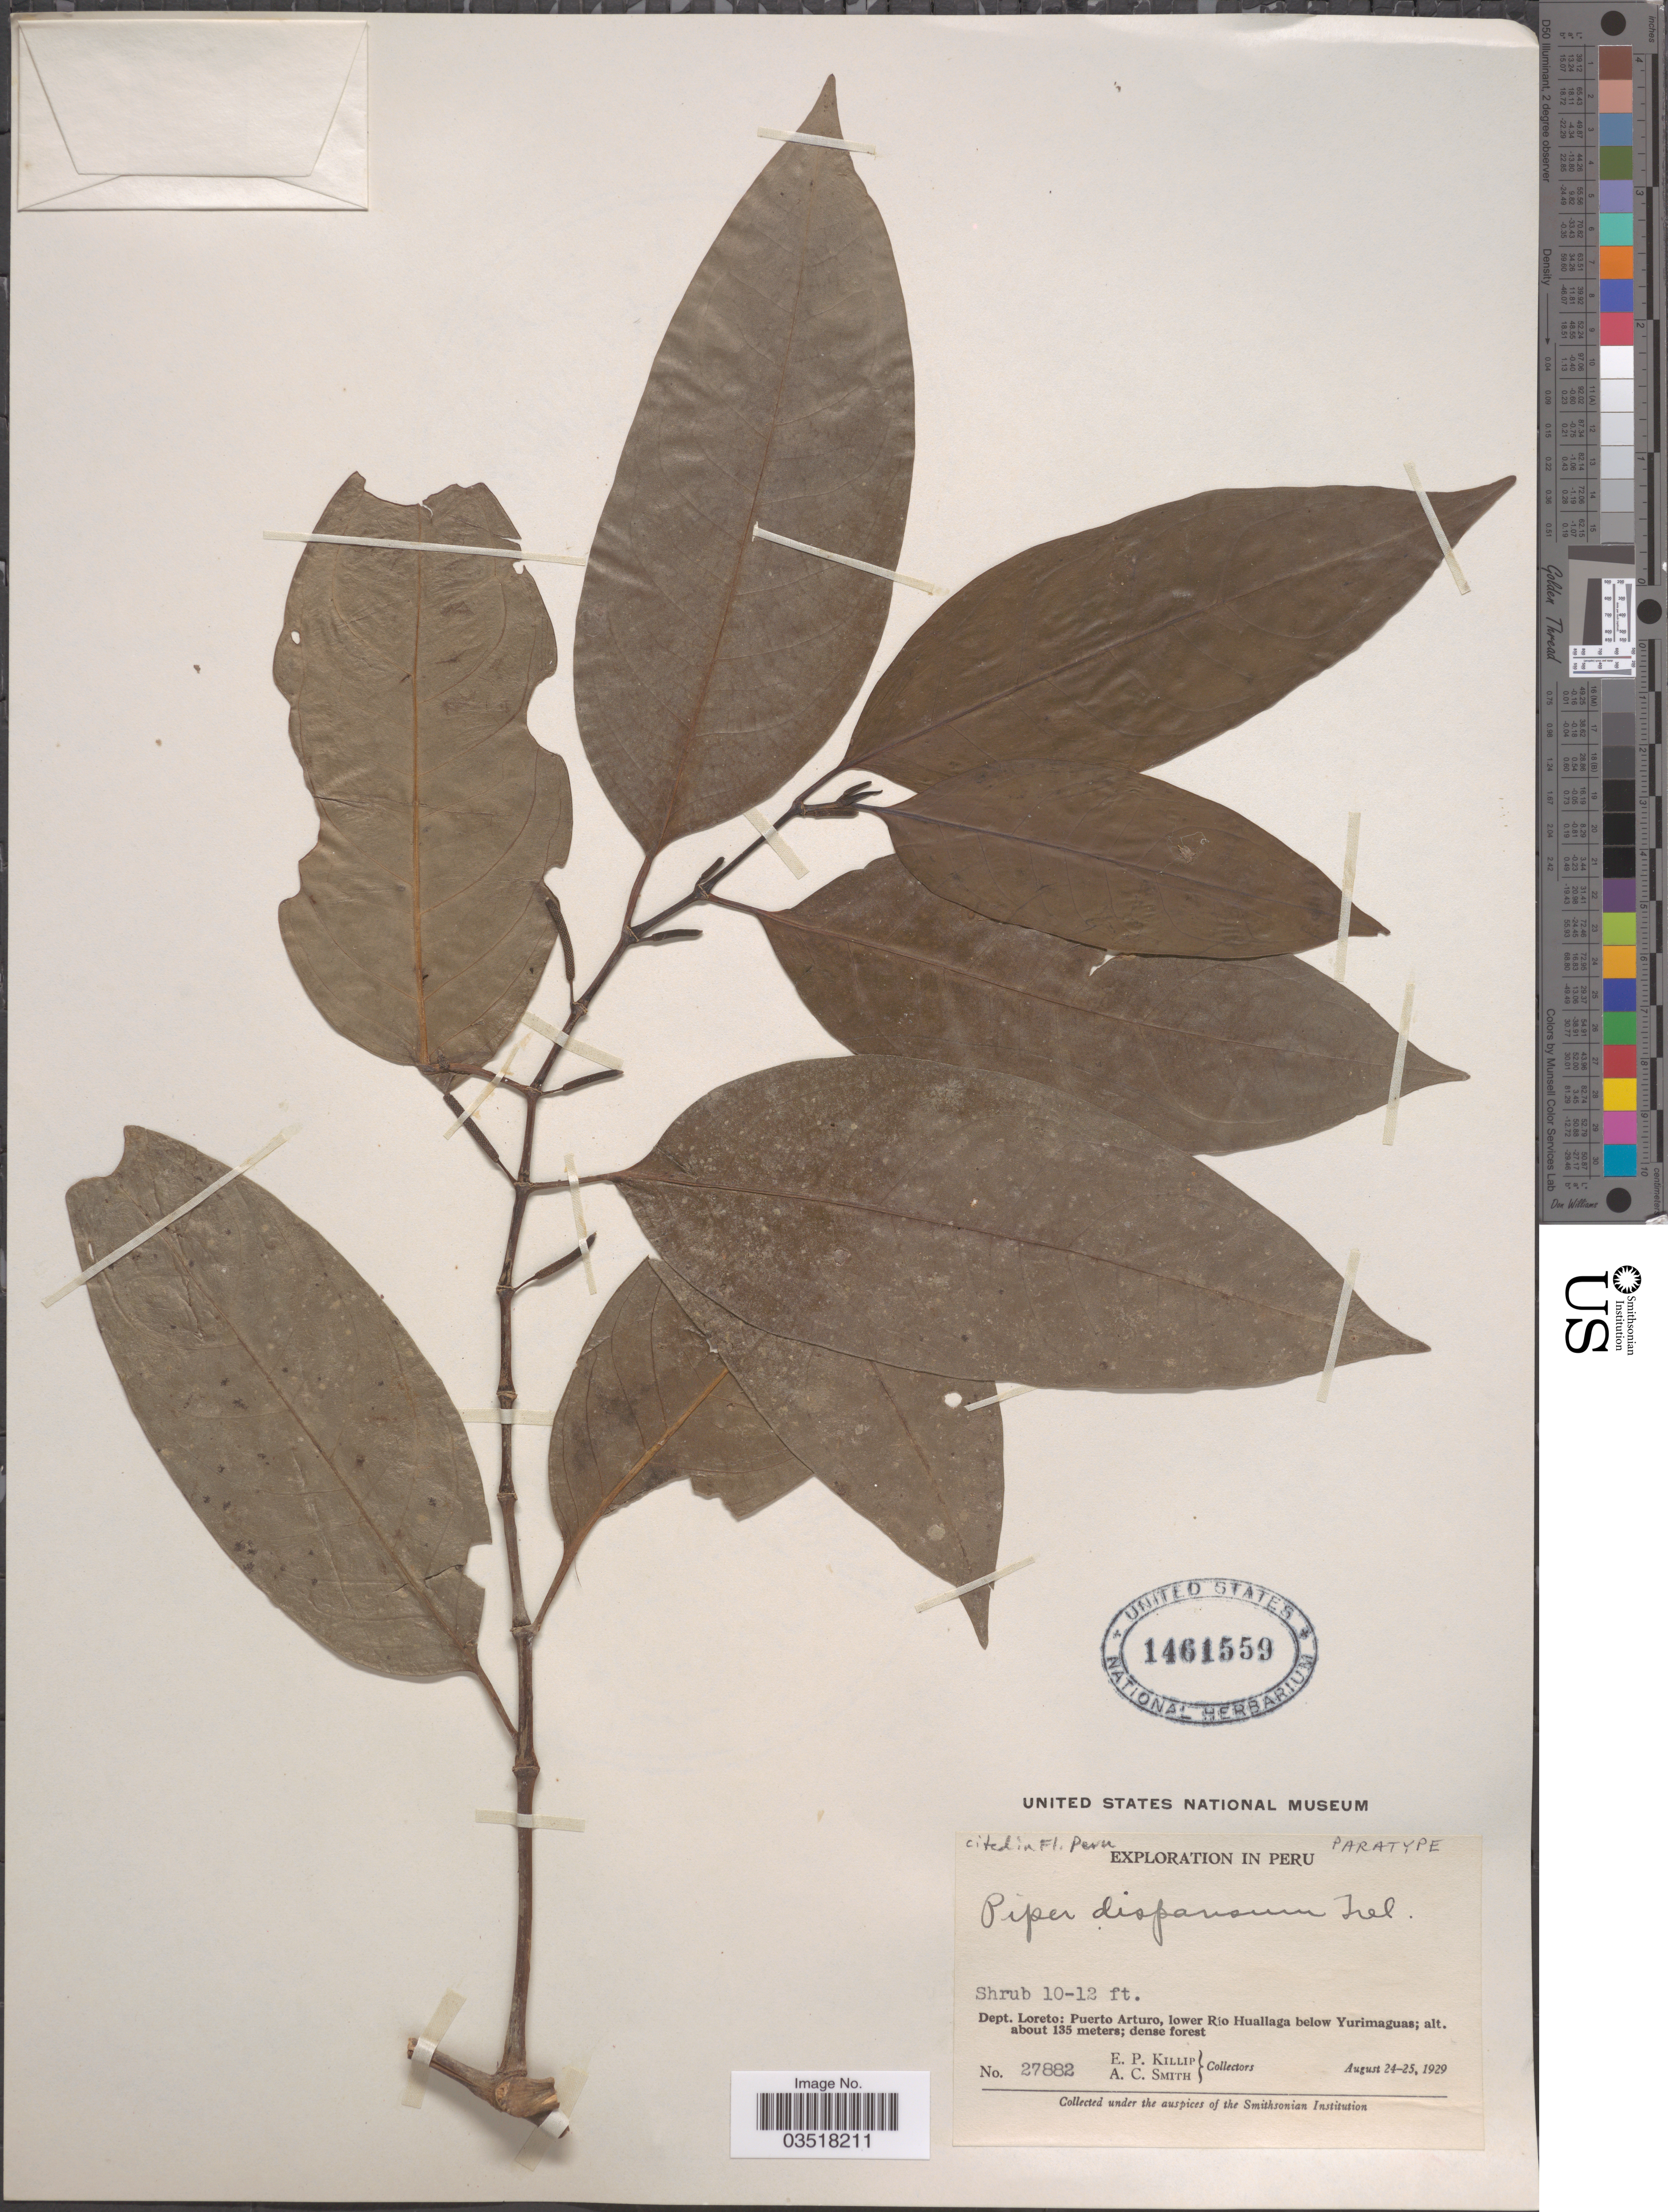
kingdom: Plantae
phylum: Tracheophyta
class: Magnoliopsida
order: Piperales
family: Piperaceae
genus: Piper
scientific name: Piper dispansum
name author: Trel. in J.F. Macbr.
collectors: E. P. Killip & A. C. Smith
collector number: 27882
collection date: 1929-08-24/1929-08-25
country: Peru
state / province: Loreto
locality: Dept. Loreto: Puerto Arturo, lower Río Huallaga, below Yurimaguas.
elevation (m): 135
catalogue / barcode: US 1461559